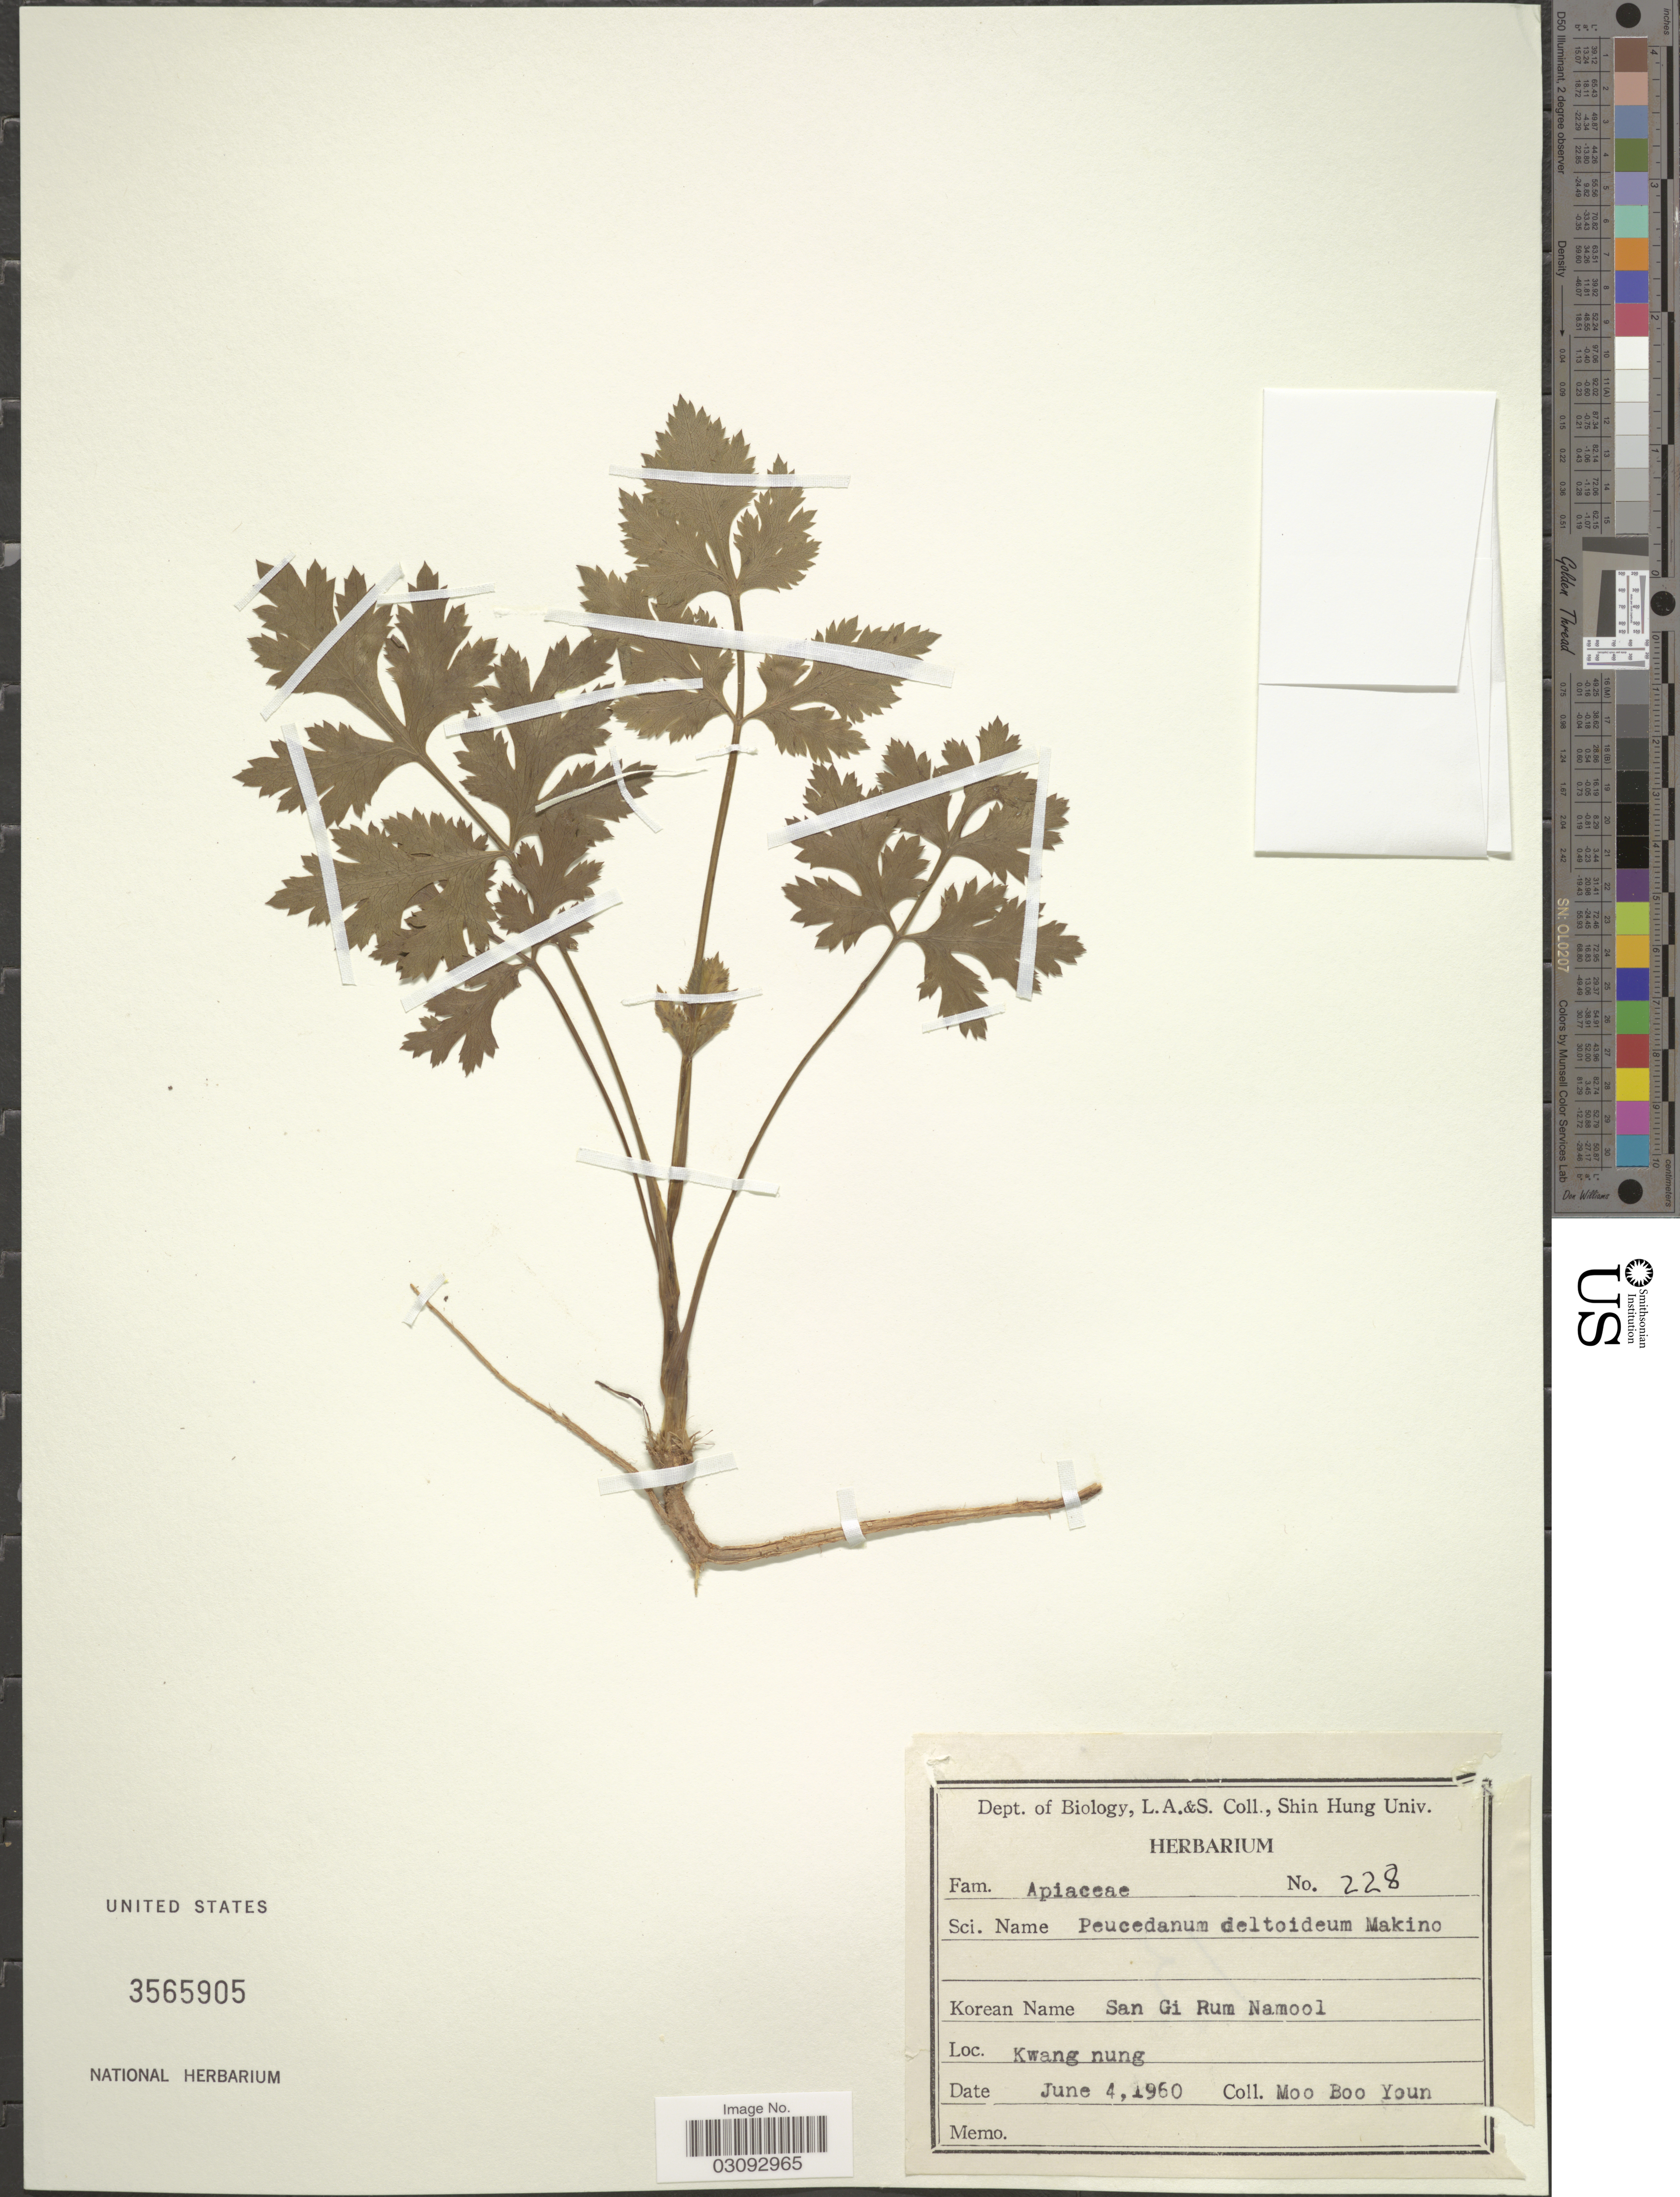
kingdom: Plantae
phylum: Tracheophyta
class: Magnoliopsida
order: Apiales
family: Apiaceae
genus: Peucedanum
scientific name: Peucedanum deltoideum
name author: Makino ex K. Yabe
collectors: M. Youn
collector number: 228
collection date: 1960-06-04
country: South Korea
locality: Kwang nung.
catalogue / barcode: US 3565905